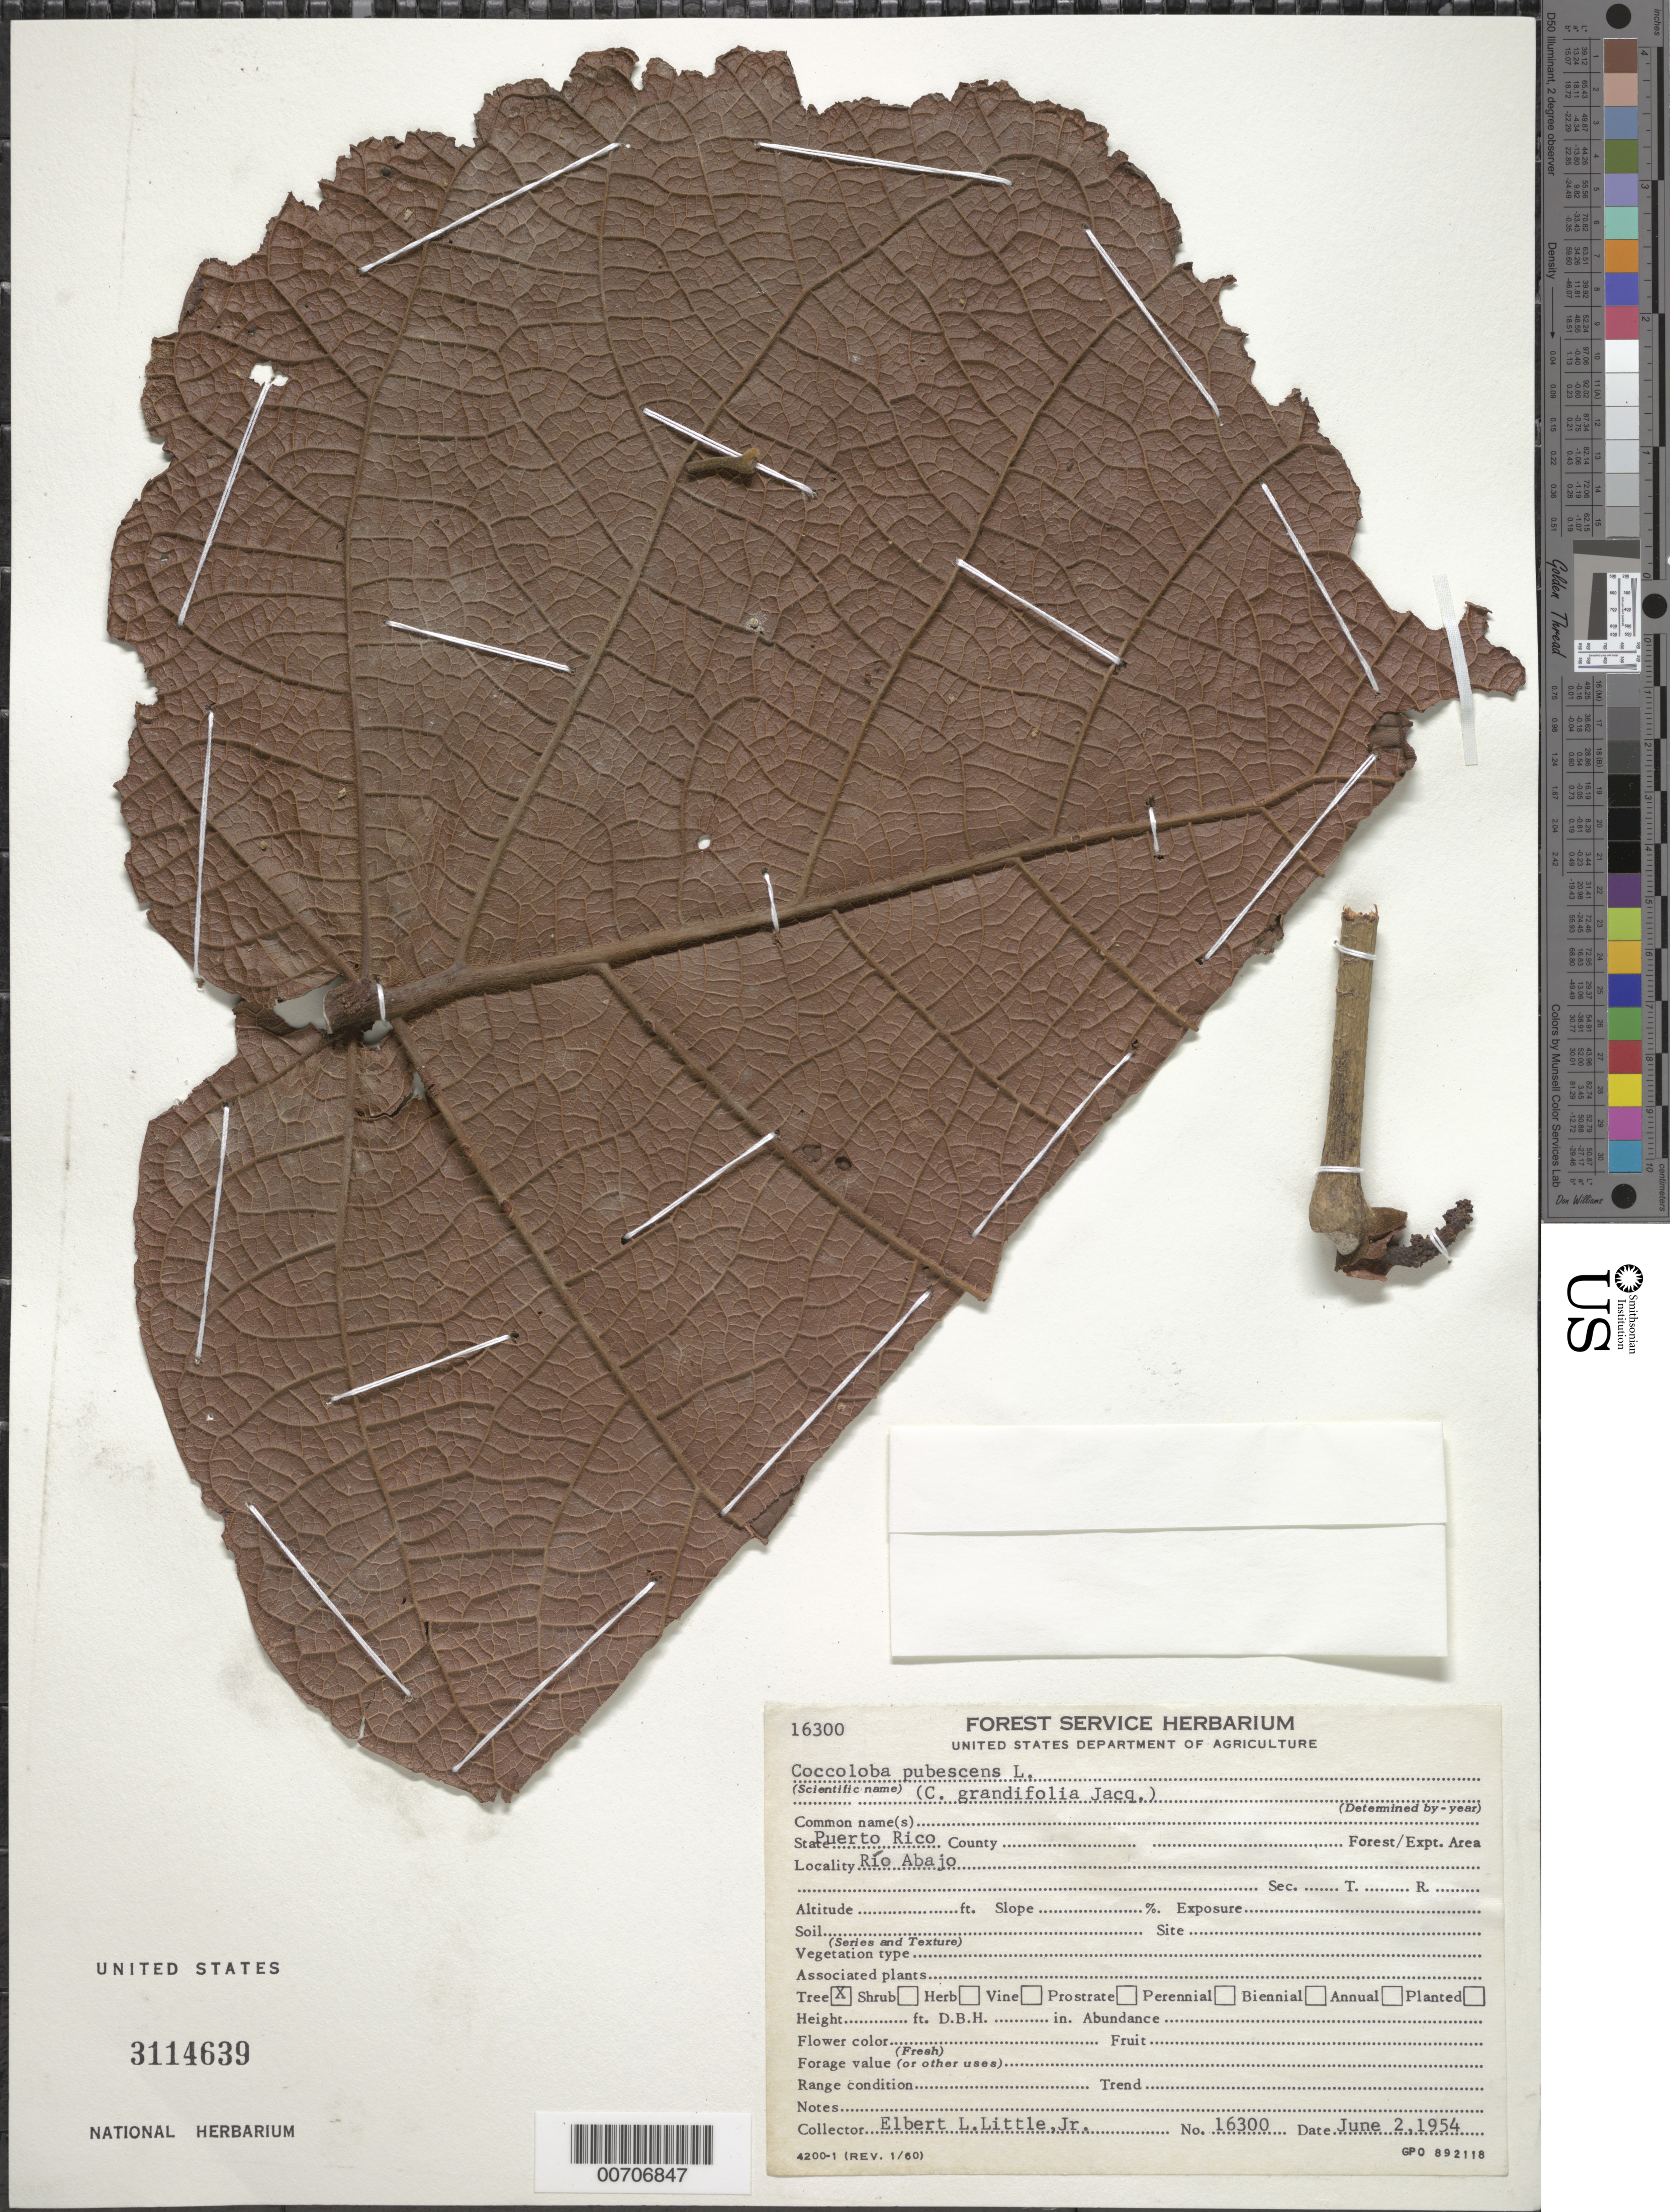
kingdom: Plantae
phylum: Tracheophyta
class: Magnoliopsida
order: Caryophyllales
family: Polygonaceae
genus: Coccoloba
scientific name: Coccoloba pubescens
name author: L.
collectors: E. L. Little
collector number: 16300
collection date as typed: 02 Jun 1954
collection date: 1954-06-02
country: Puerto Rico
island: Greater Antilles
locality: Río Abajo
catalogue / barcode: US 3114639